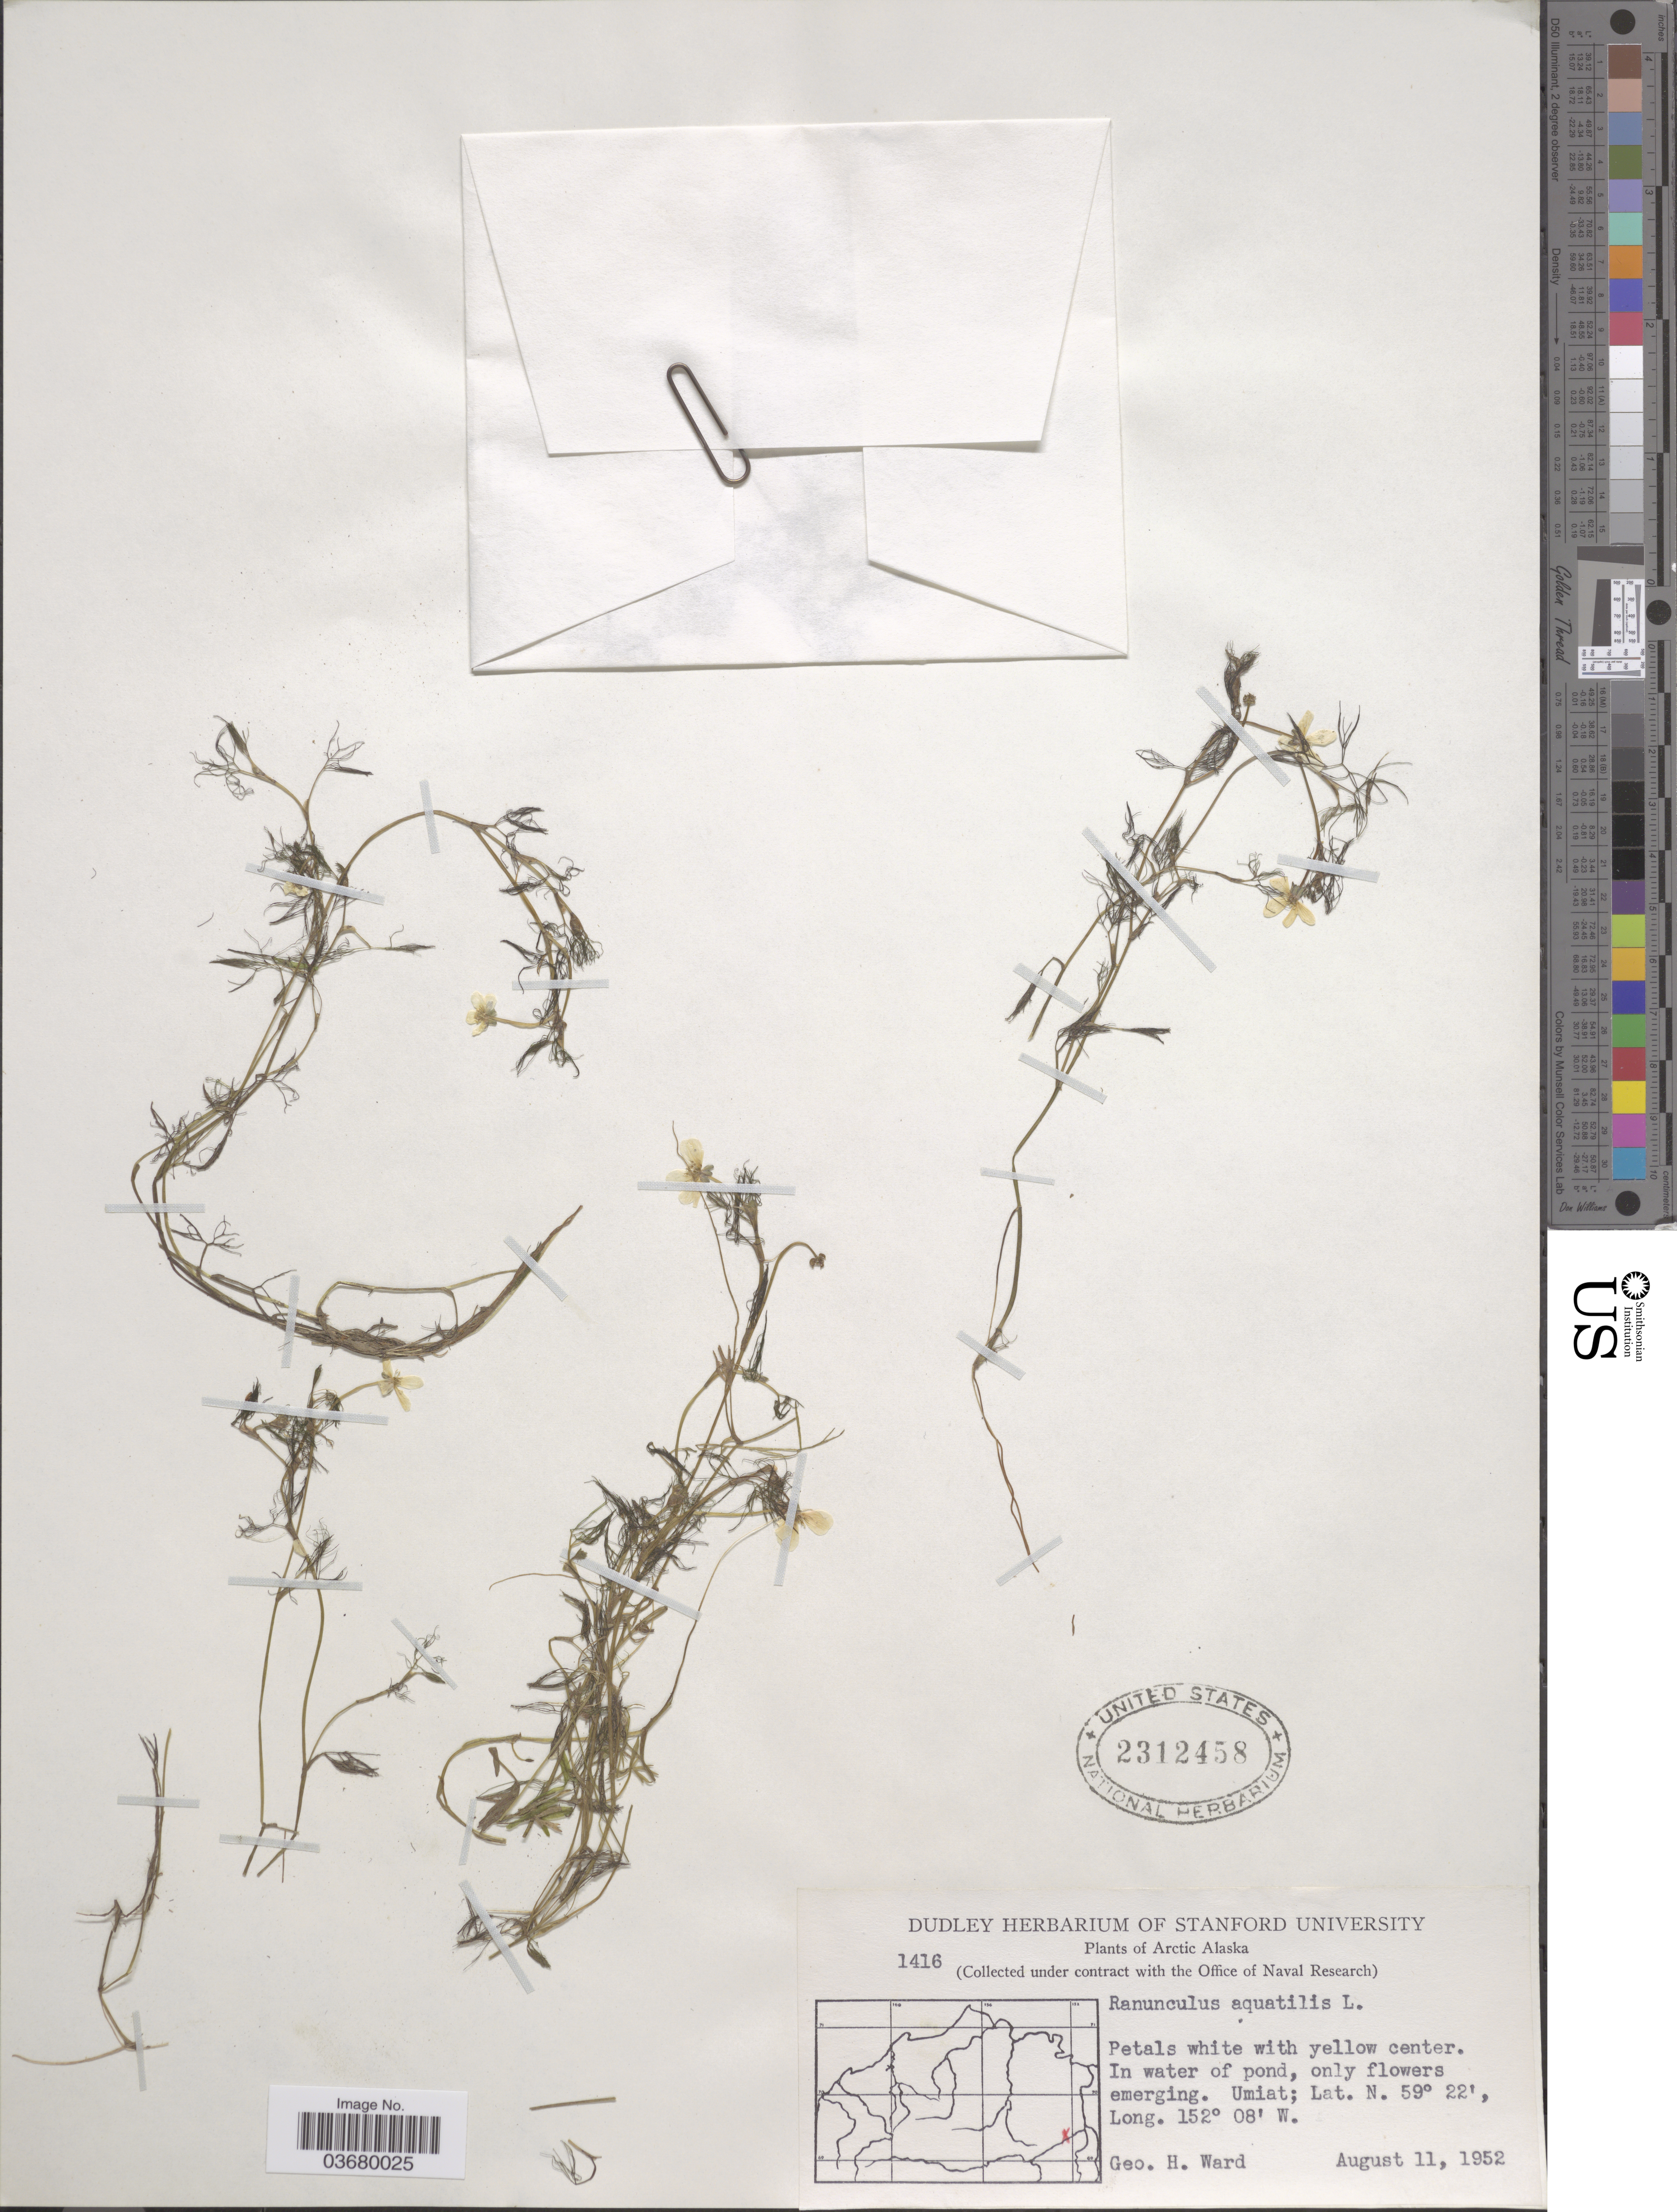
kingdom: Plantae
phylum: Tracheophyta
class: Magnoliopsida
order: Ranunculales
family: Ranunculaceae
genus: Ranunculus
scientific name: Ranunculus trichophyllus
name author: Chaix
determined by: Strong, Mark T., (BOT), Smithsonian Institution - National Museum of Natural History (UNITED STATES)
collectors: G. H. Ward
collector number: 1416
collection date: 1952-08-11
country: United States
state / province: Alaska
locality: Arctic Alaska. Umiat.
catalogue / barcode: US 2312458